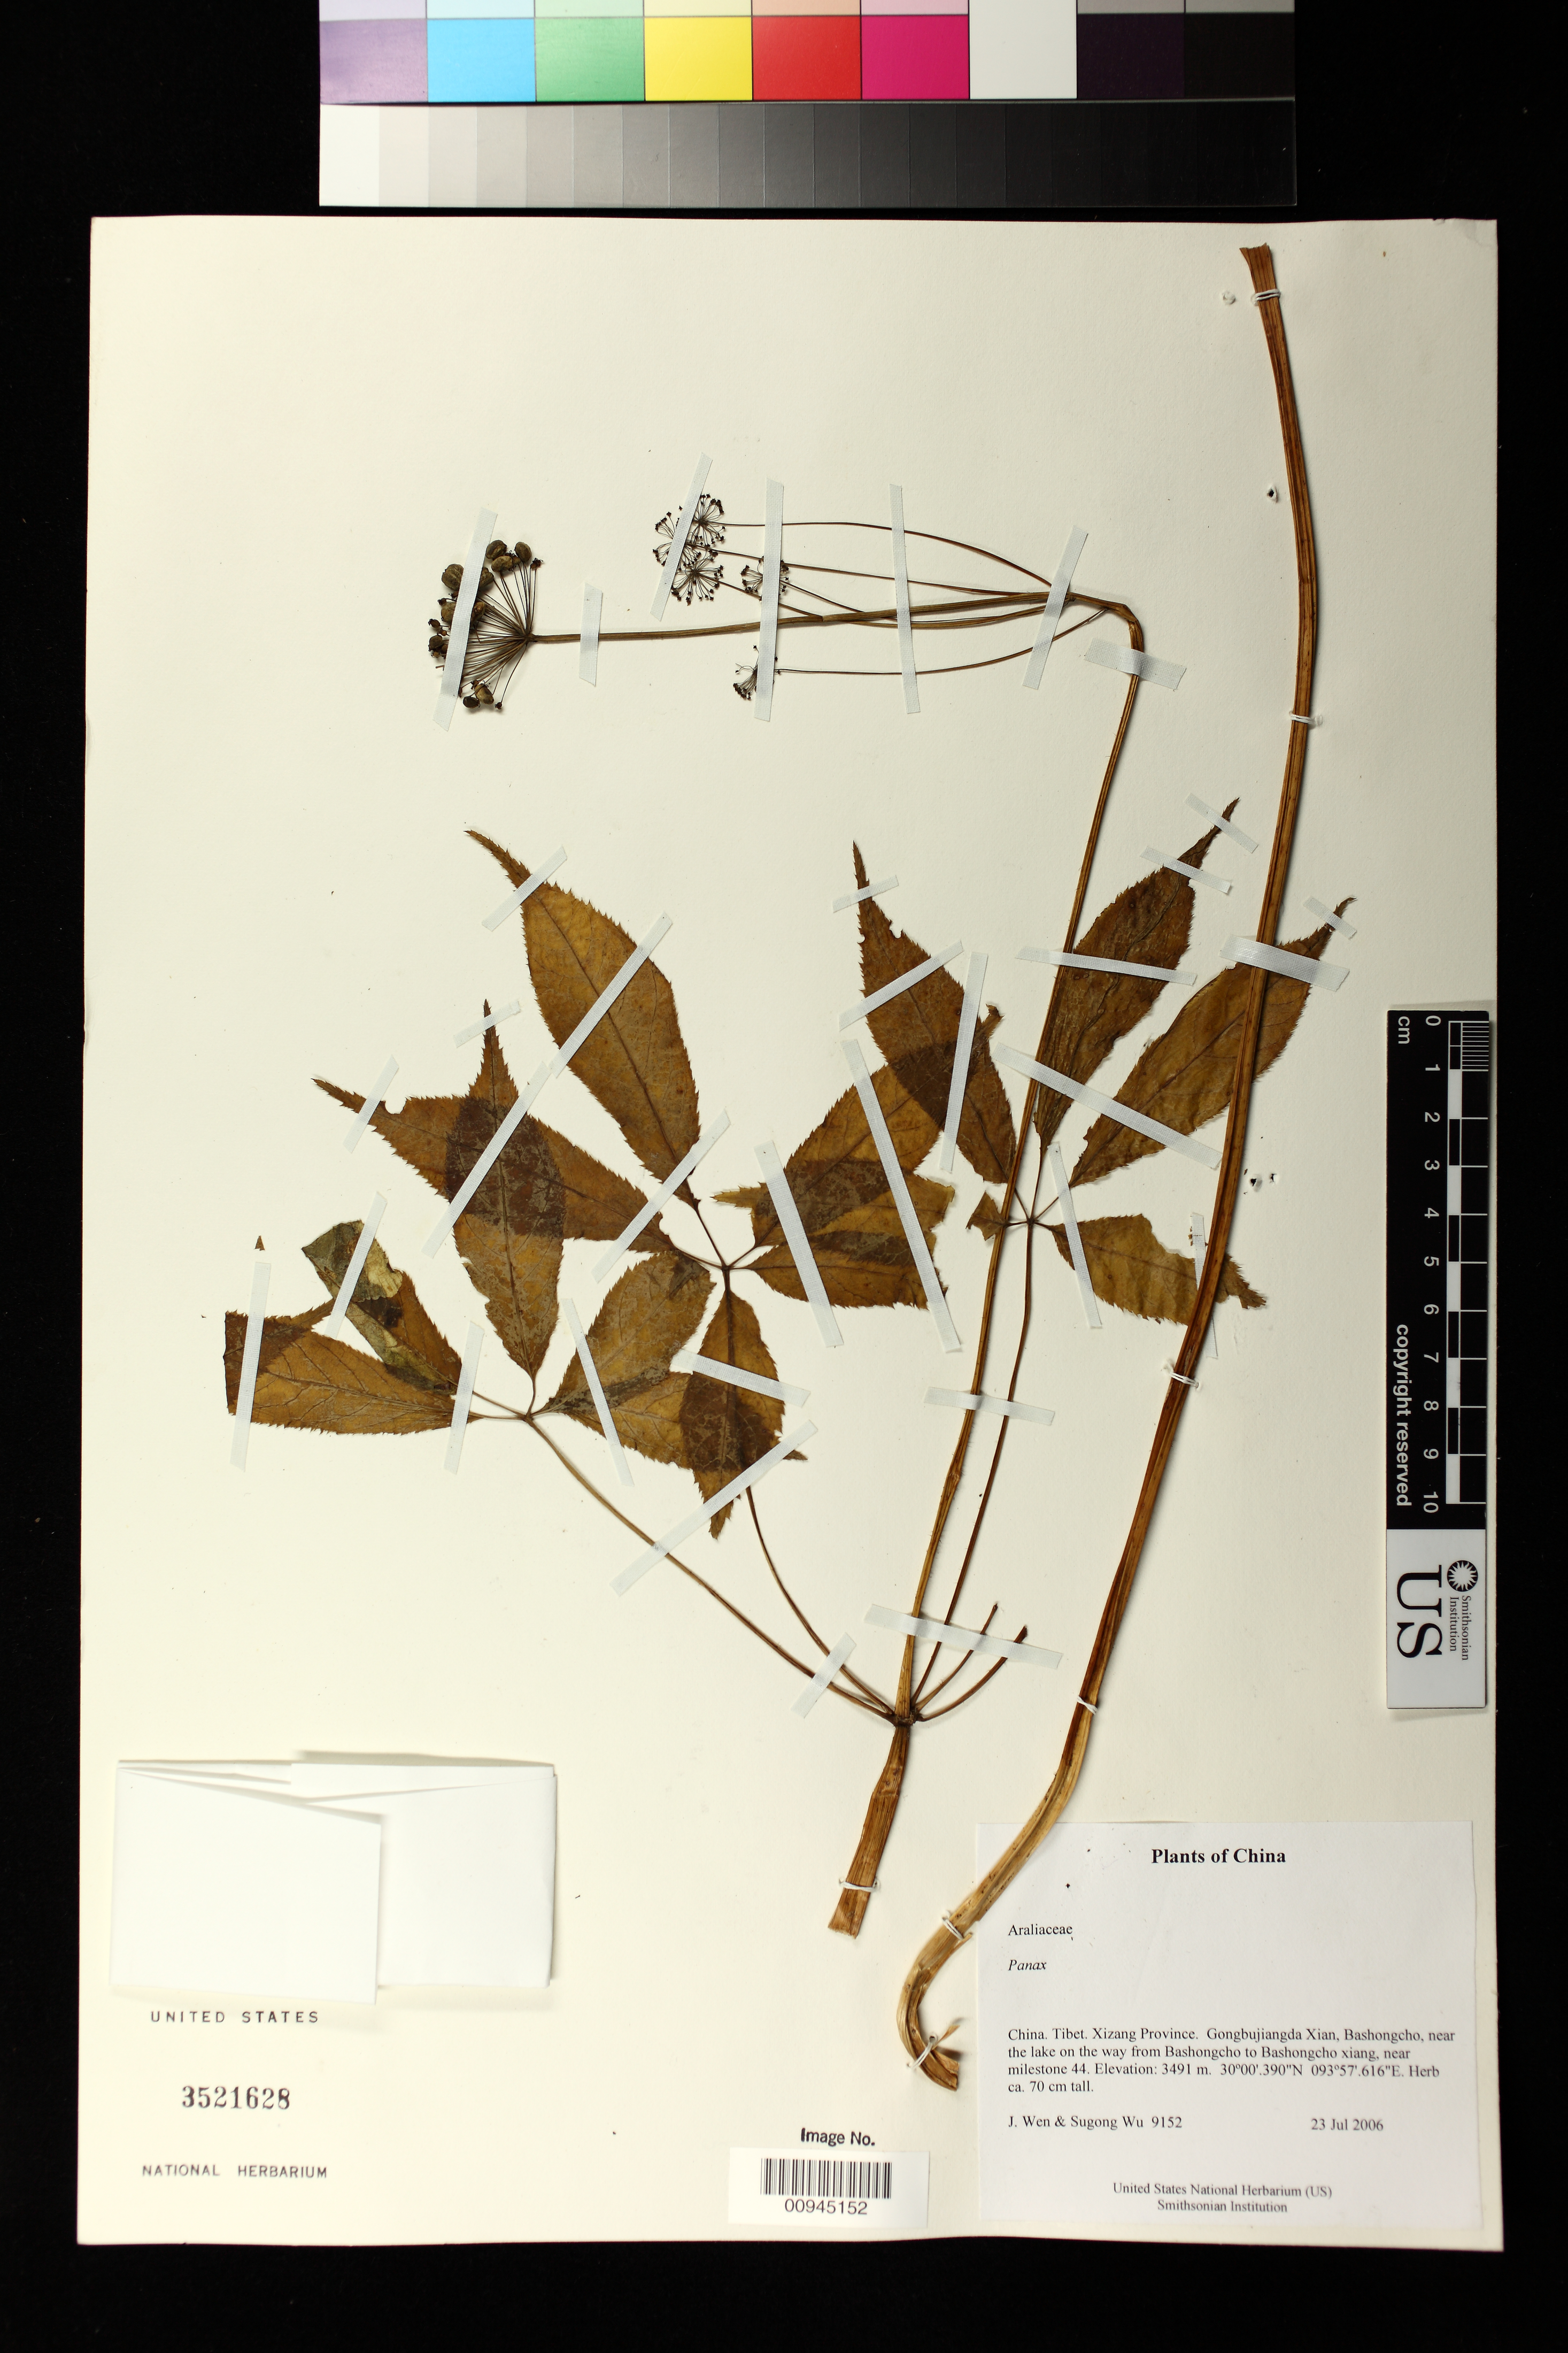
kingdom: Plantae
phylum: Tracheophyta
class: Magnoliopsida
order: Apiales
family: Araliaceae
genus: Panax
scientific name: Panax sp.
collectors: J. Wen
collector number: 9152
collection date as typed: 23 Jul 2006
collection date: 2006-07-23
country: China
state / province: Xizang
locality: Xizang Province. Gongbujiangda Xian, Bashongcho, near the lake on the way from Bashongcho to Bashongcho xiang, near milestone 44.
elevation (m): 3491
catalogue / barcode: US 3521628